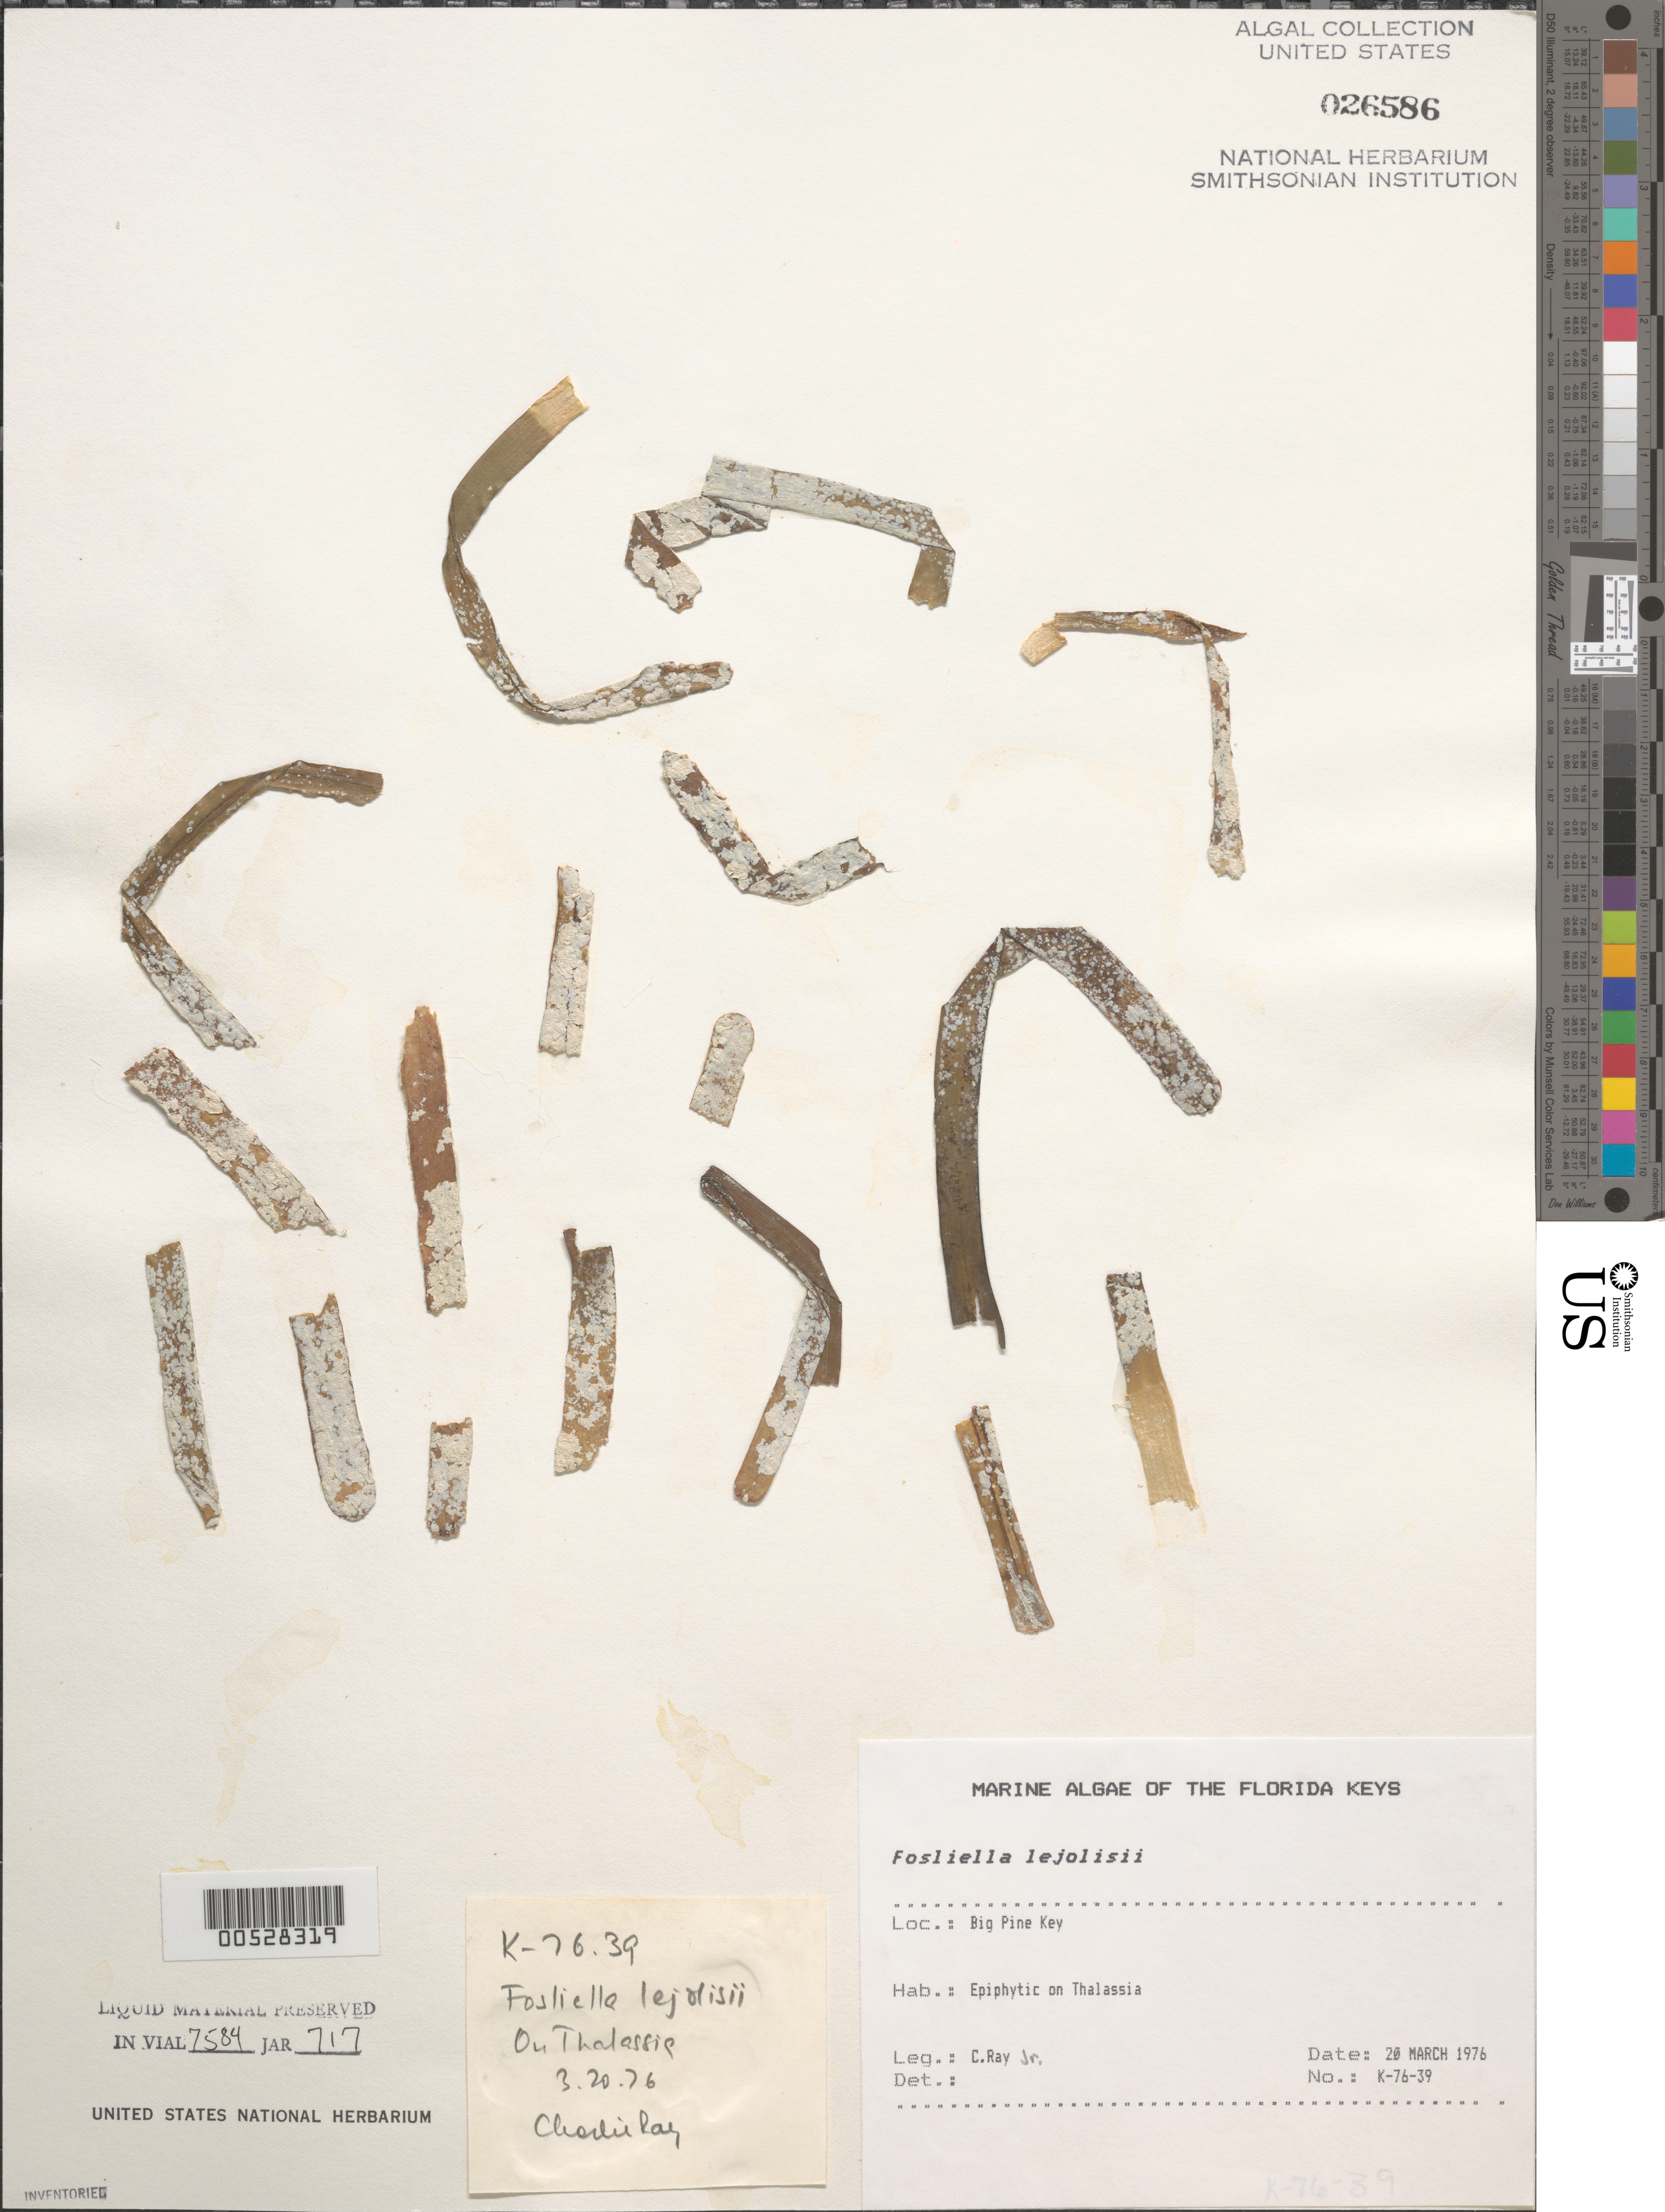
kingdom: Plantae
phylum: Rhodophyta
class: Florideophyceae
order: Corallinales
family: Corallinaceae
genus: Pneophyllum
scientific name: Pneophyllum fragile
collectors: C. Ray Jr.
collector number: K-76-39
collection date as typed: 20 Mar 1976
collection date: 1976-03-20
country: United States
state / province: Florida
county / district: Monroe County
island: Big Pine Key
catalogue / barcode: US 26586